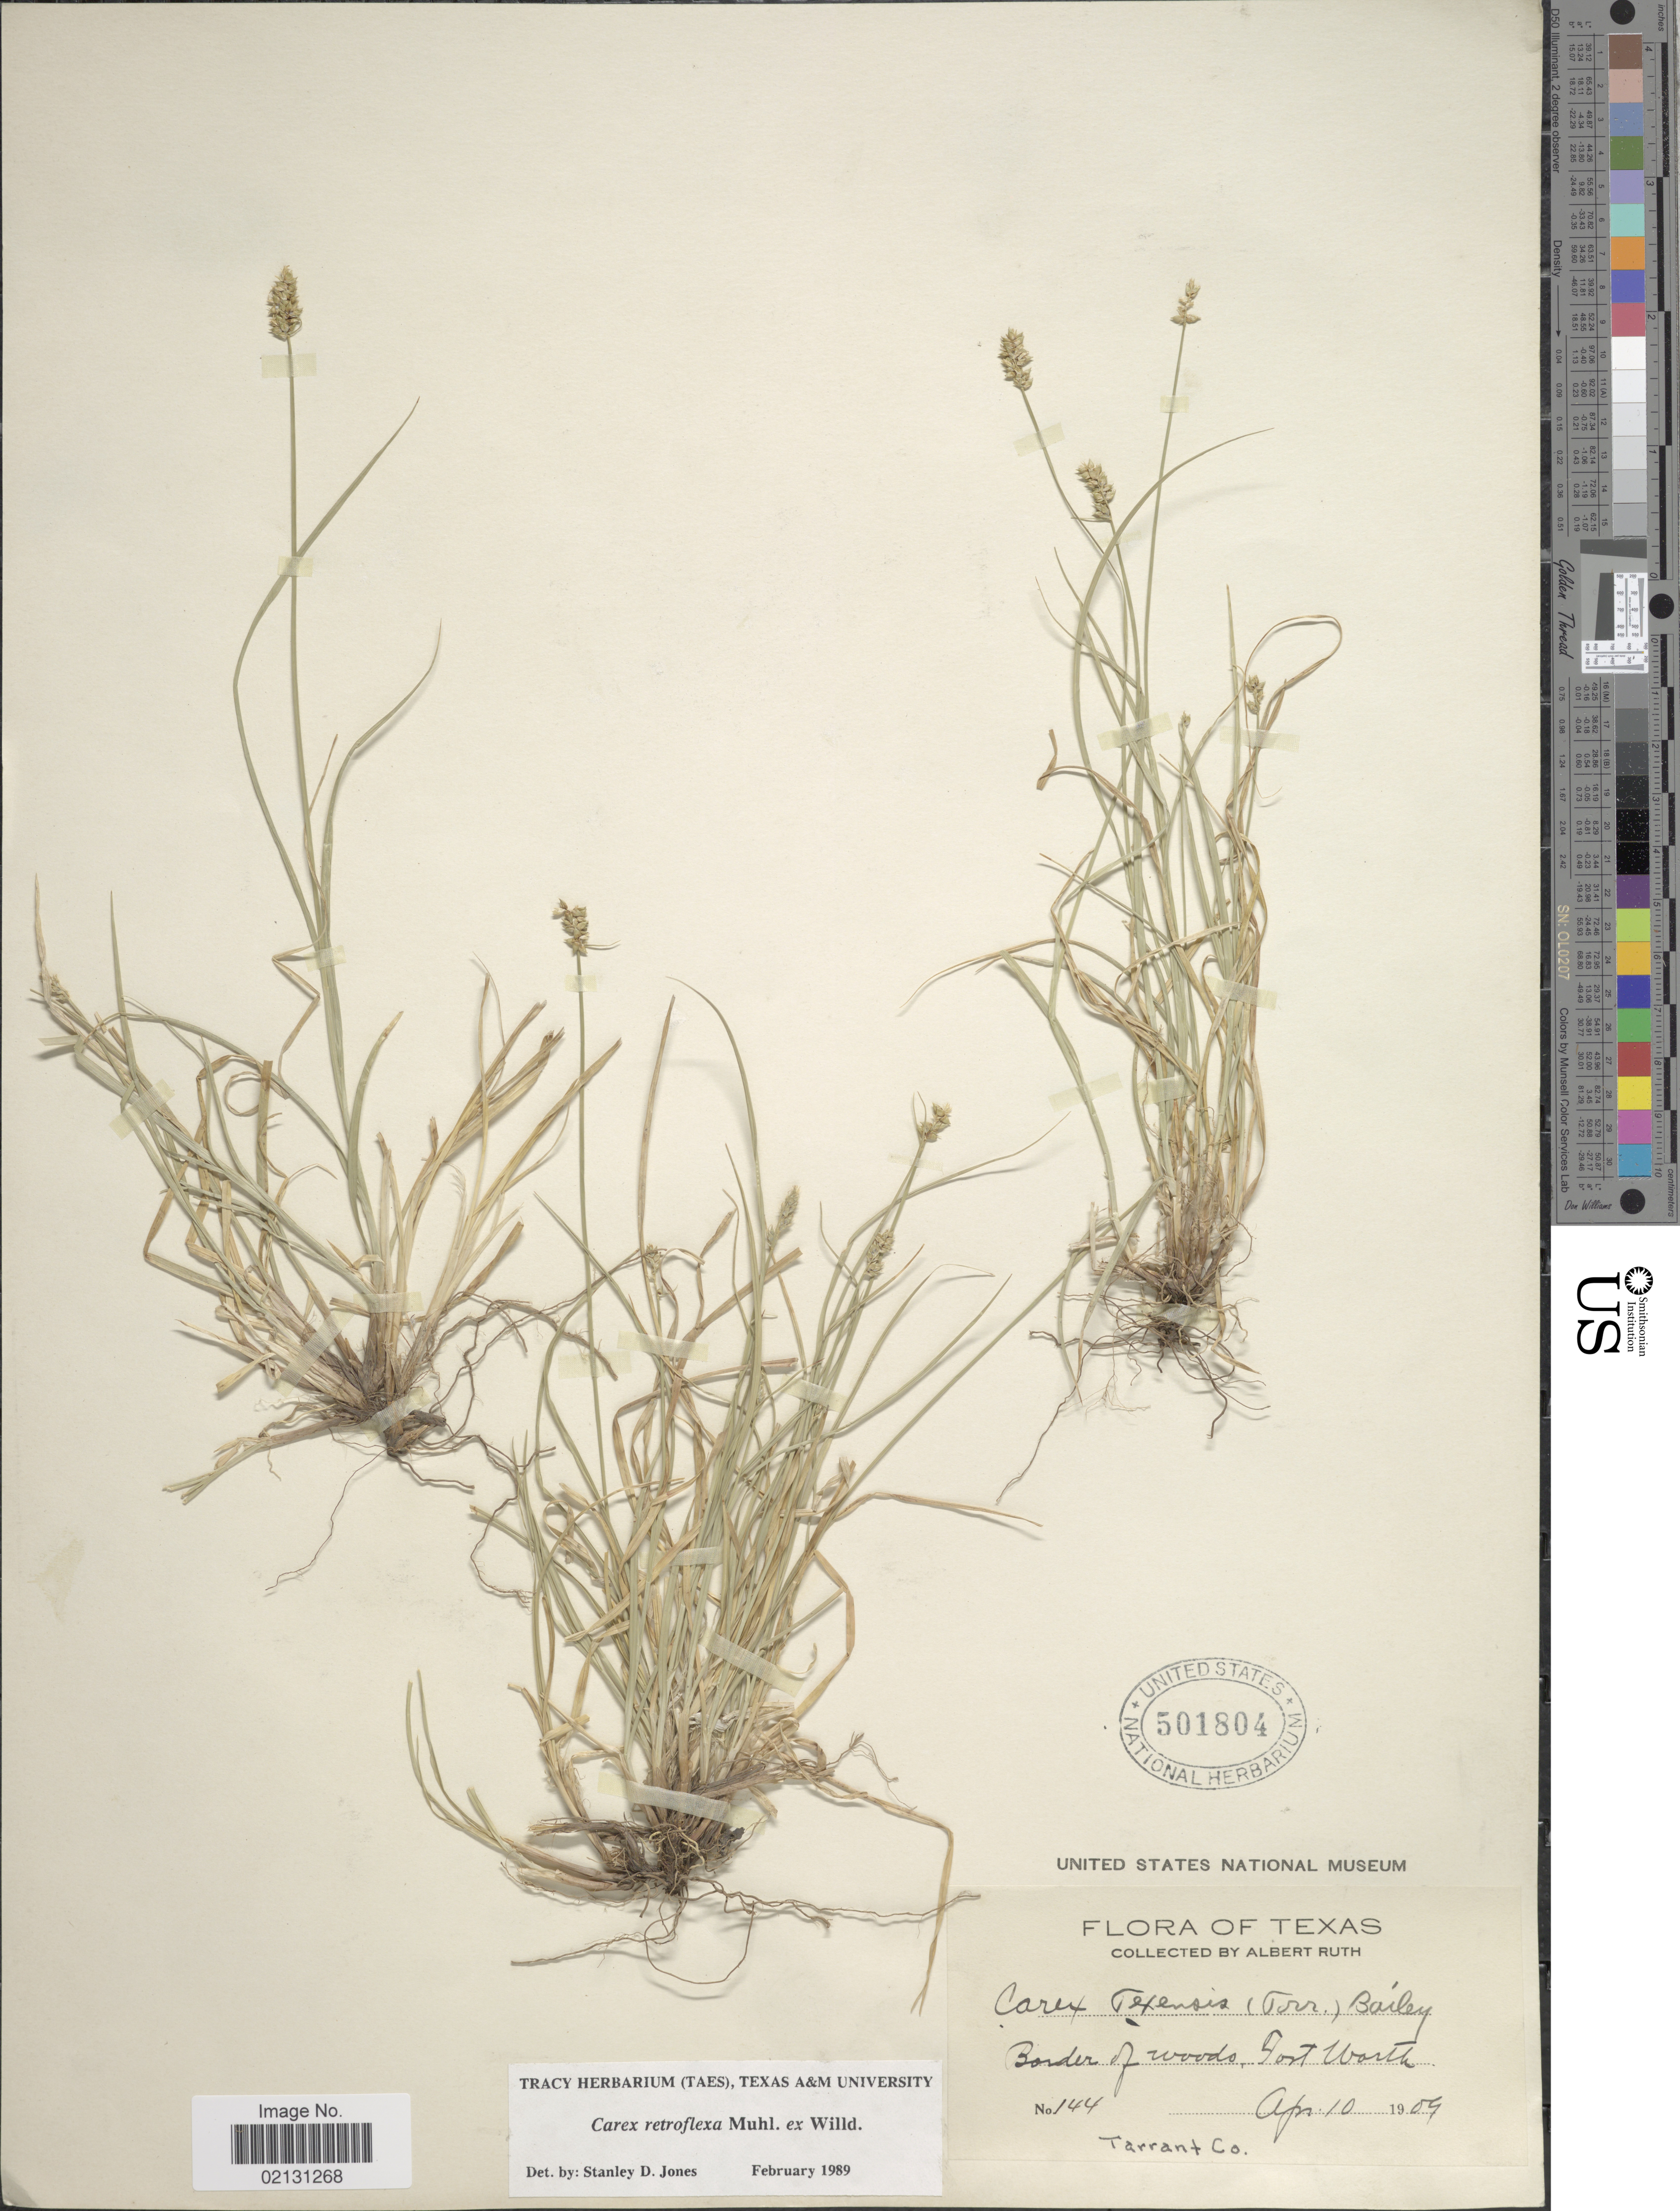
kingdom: Plantae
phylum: Tracheophyta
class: Liliopsida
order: Poales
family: Cyperaceae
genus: Carex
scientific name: Carex retroflexa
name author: Muhl. ex Willd.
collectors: A. Ruth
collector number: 144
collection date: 1909-04-10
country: United States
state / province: Texas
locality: Border of woods, Fort Worth, Tarrant Co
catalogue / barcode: US 501804